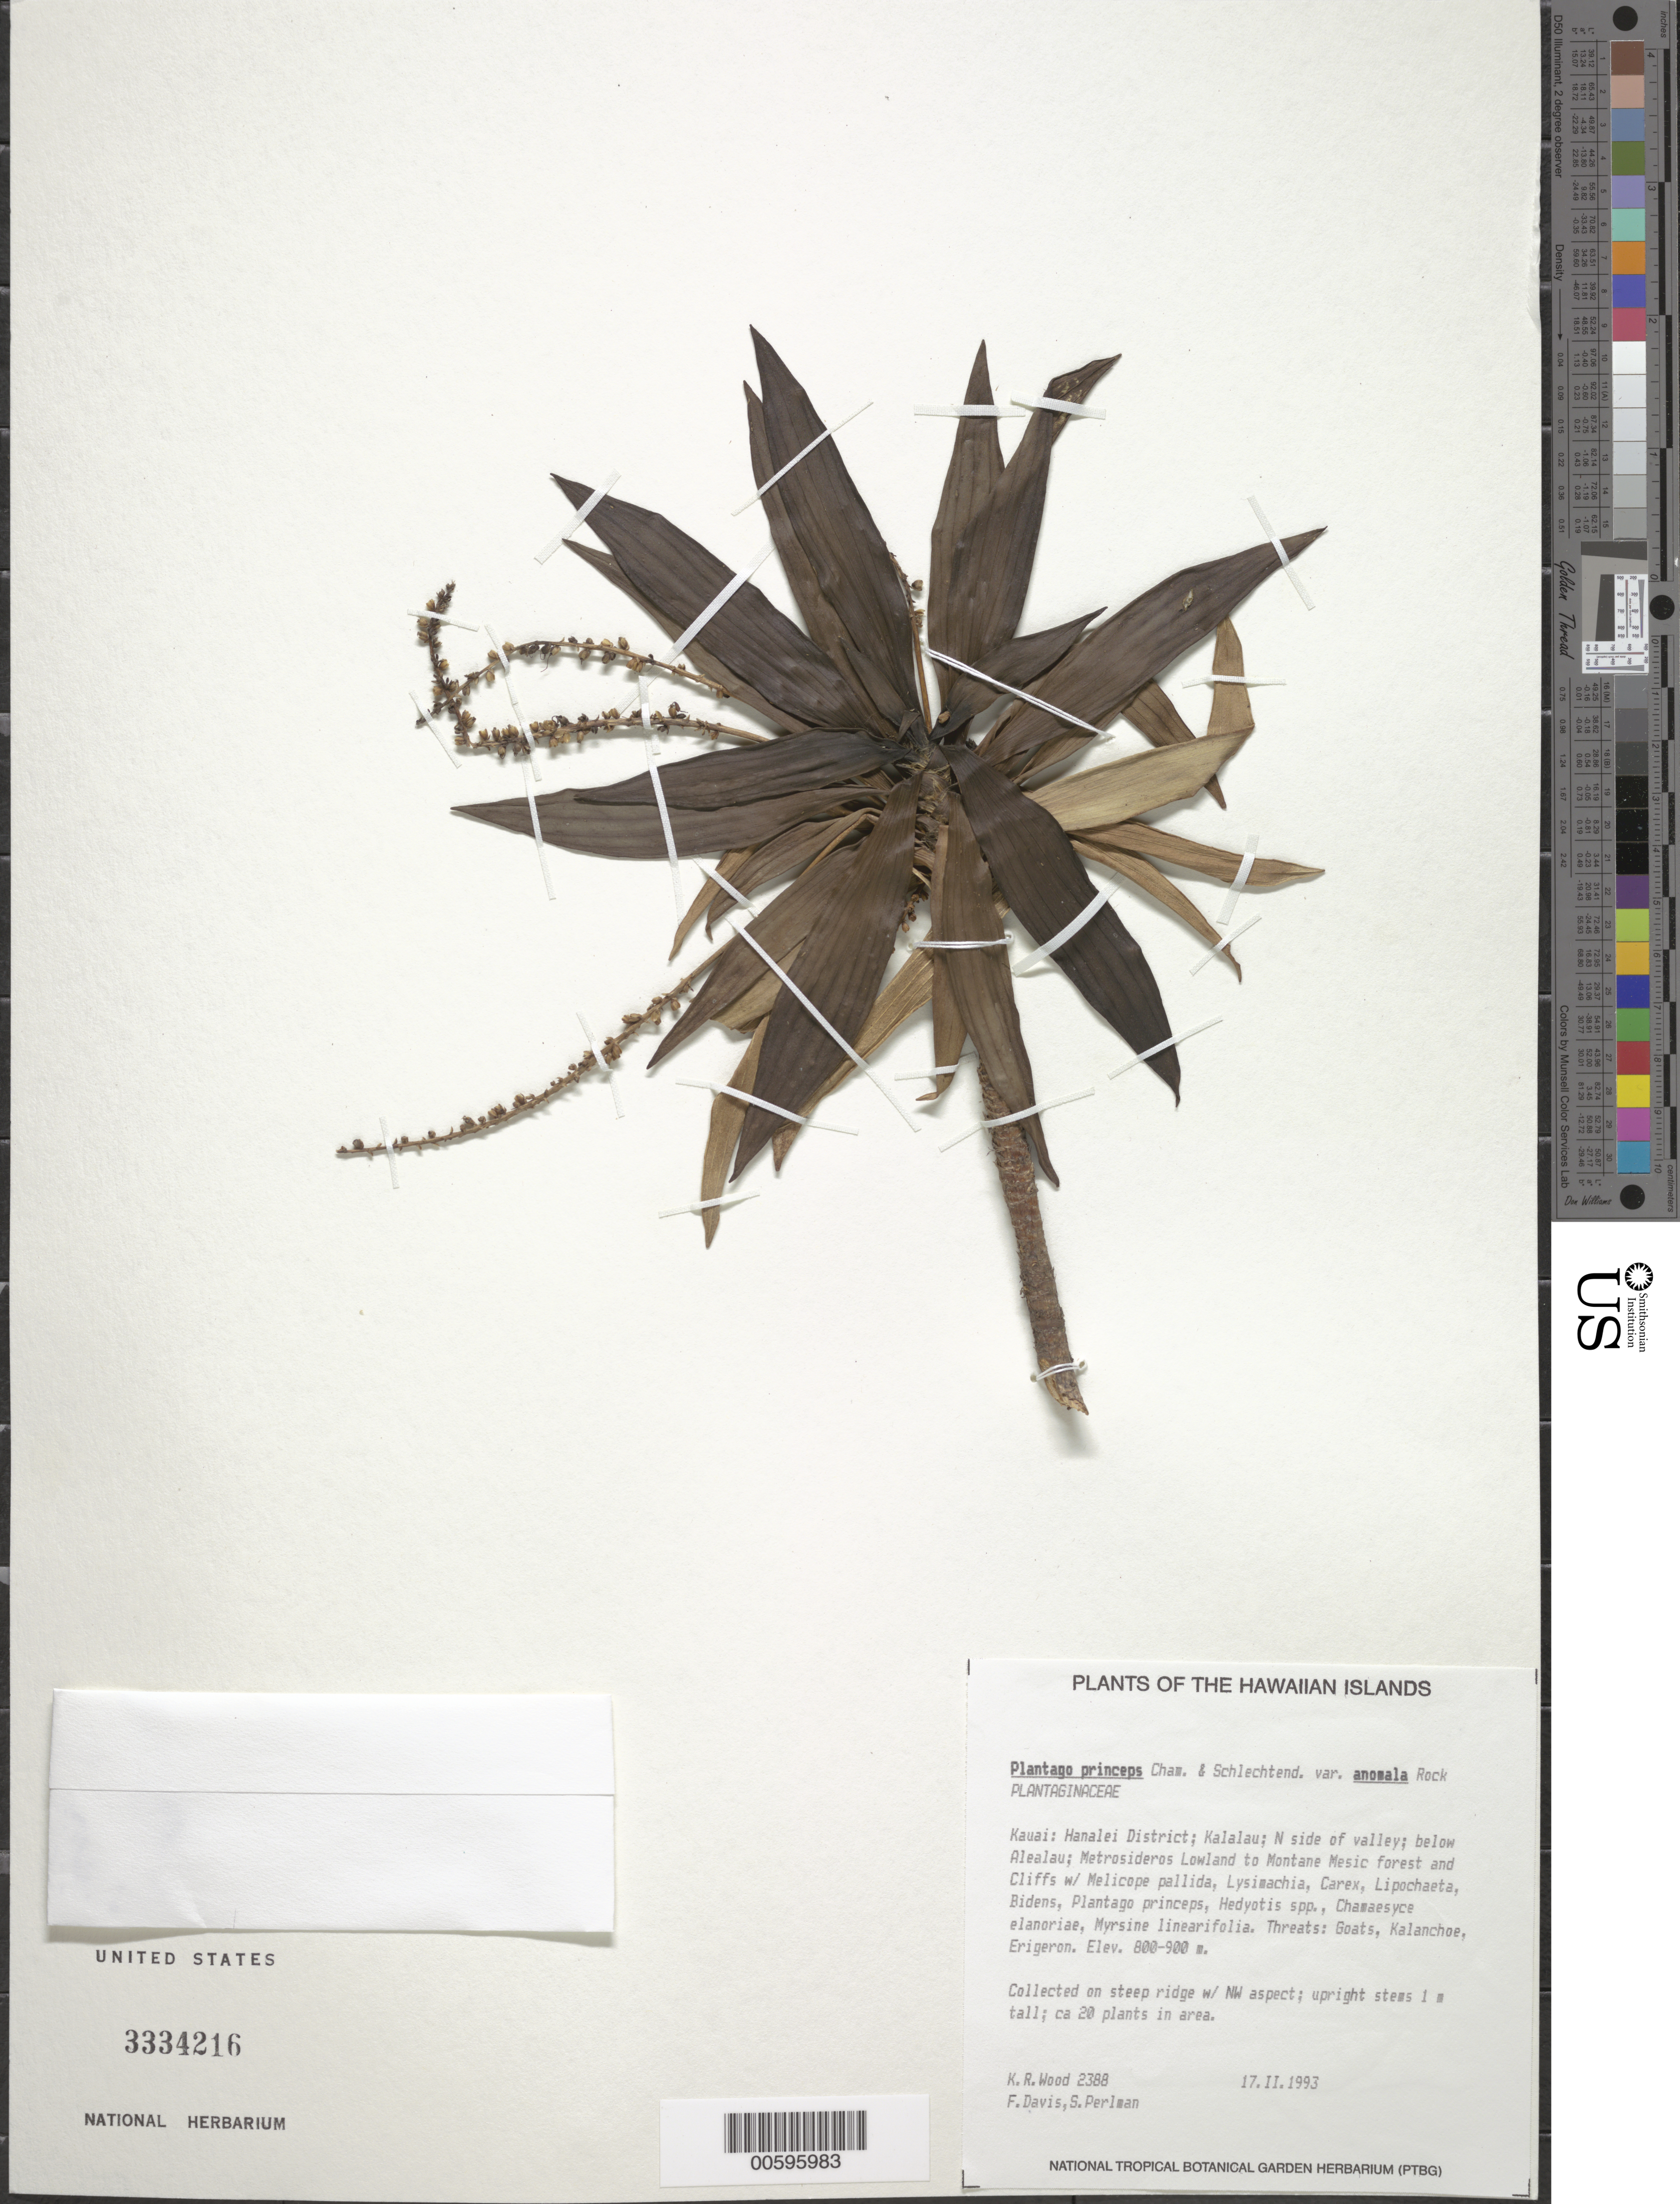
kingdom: Plantae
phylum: Tracheophyta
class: Magnoliopsida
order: Lamiales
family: Plantaginaceae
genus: Plantago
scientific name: Plantago princeps var. anomala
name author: Rock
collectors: K. R. Wood, F. Davis & S. P. Perlman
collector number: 2388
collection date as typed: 17 Feb 1993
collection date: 1993-02-17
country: United States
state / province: Hawaii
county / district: Kauai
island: Kaua'i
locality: Hanalei Dist; Kalalau; N side of valley; below Alealau.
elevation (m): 800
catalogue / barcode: US 3334216